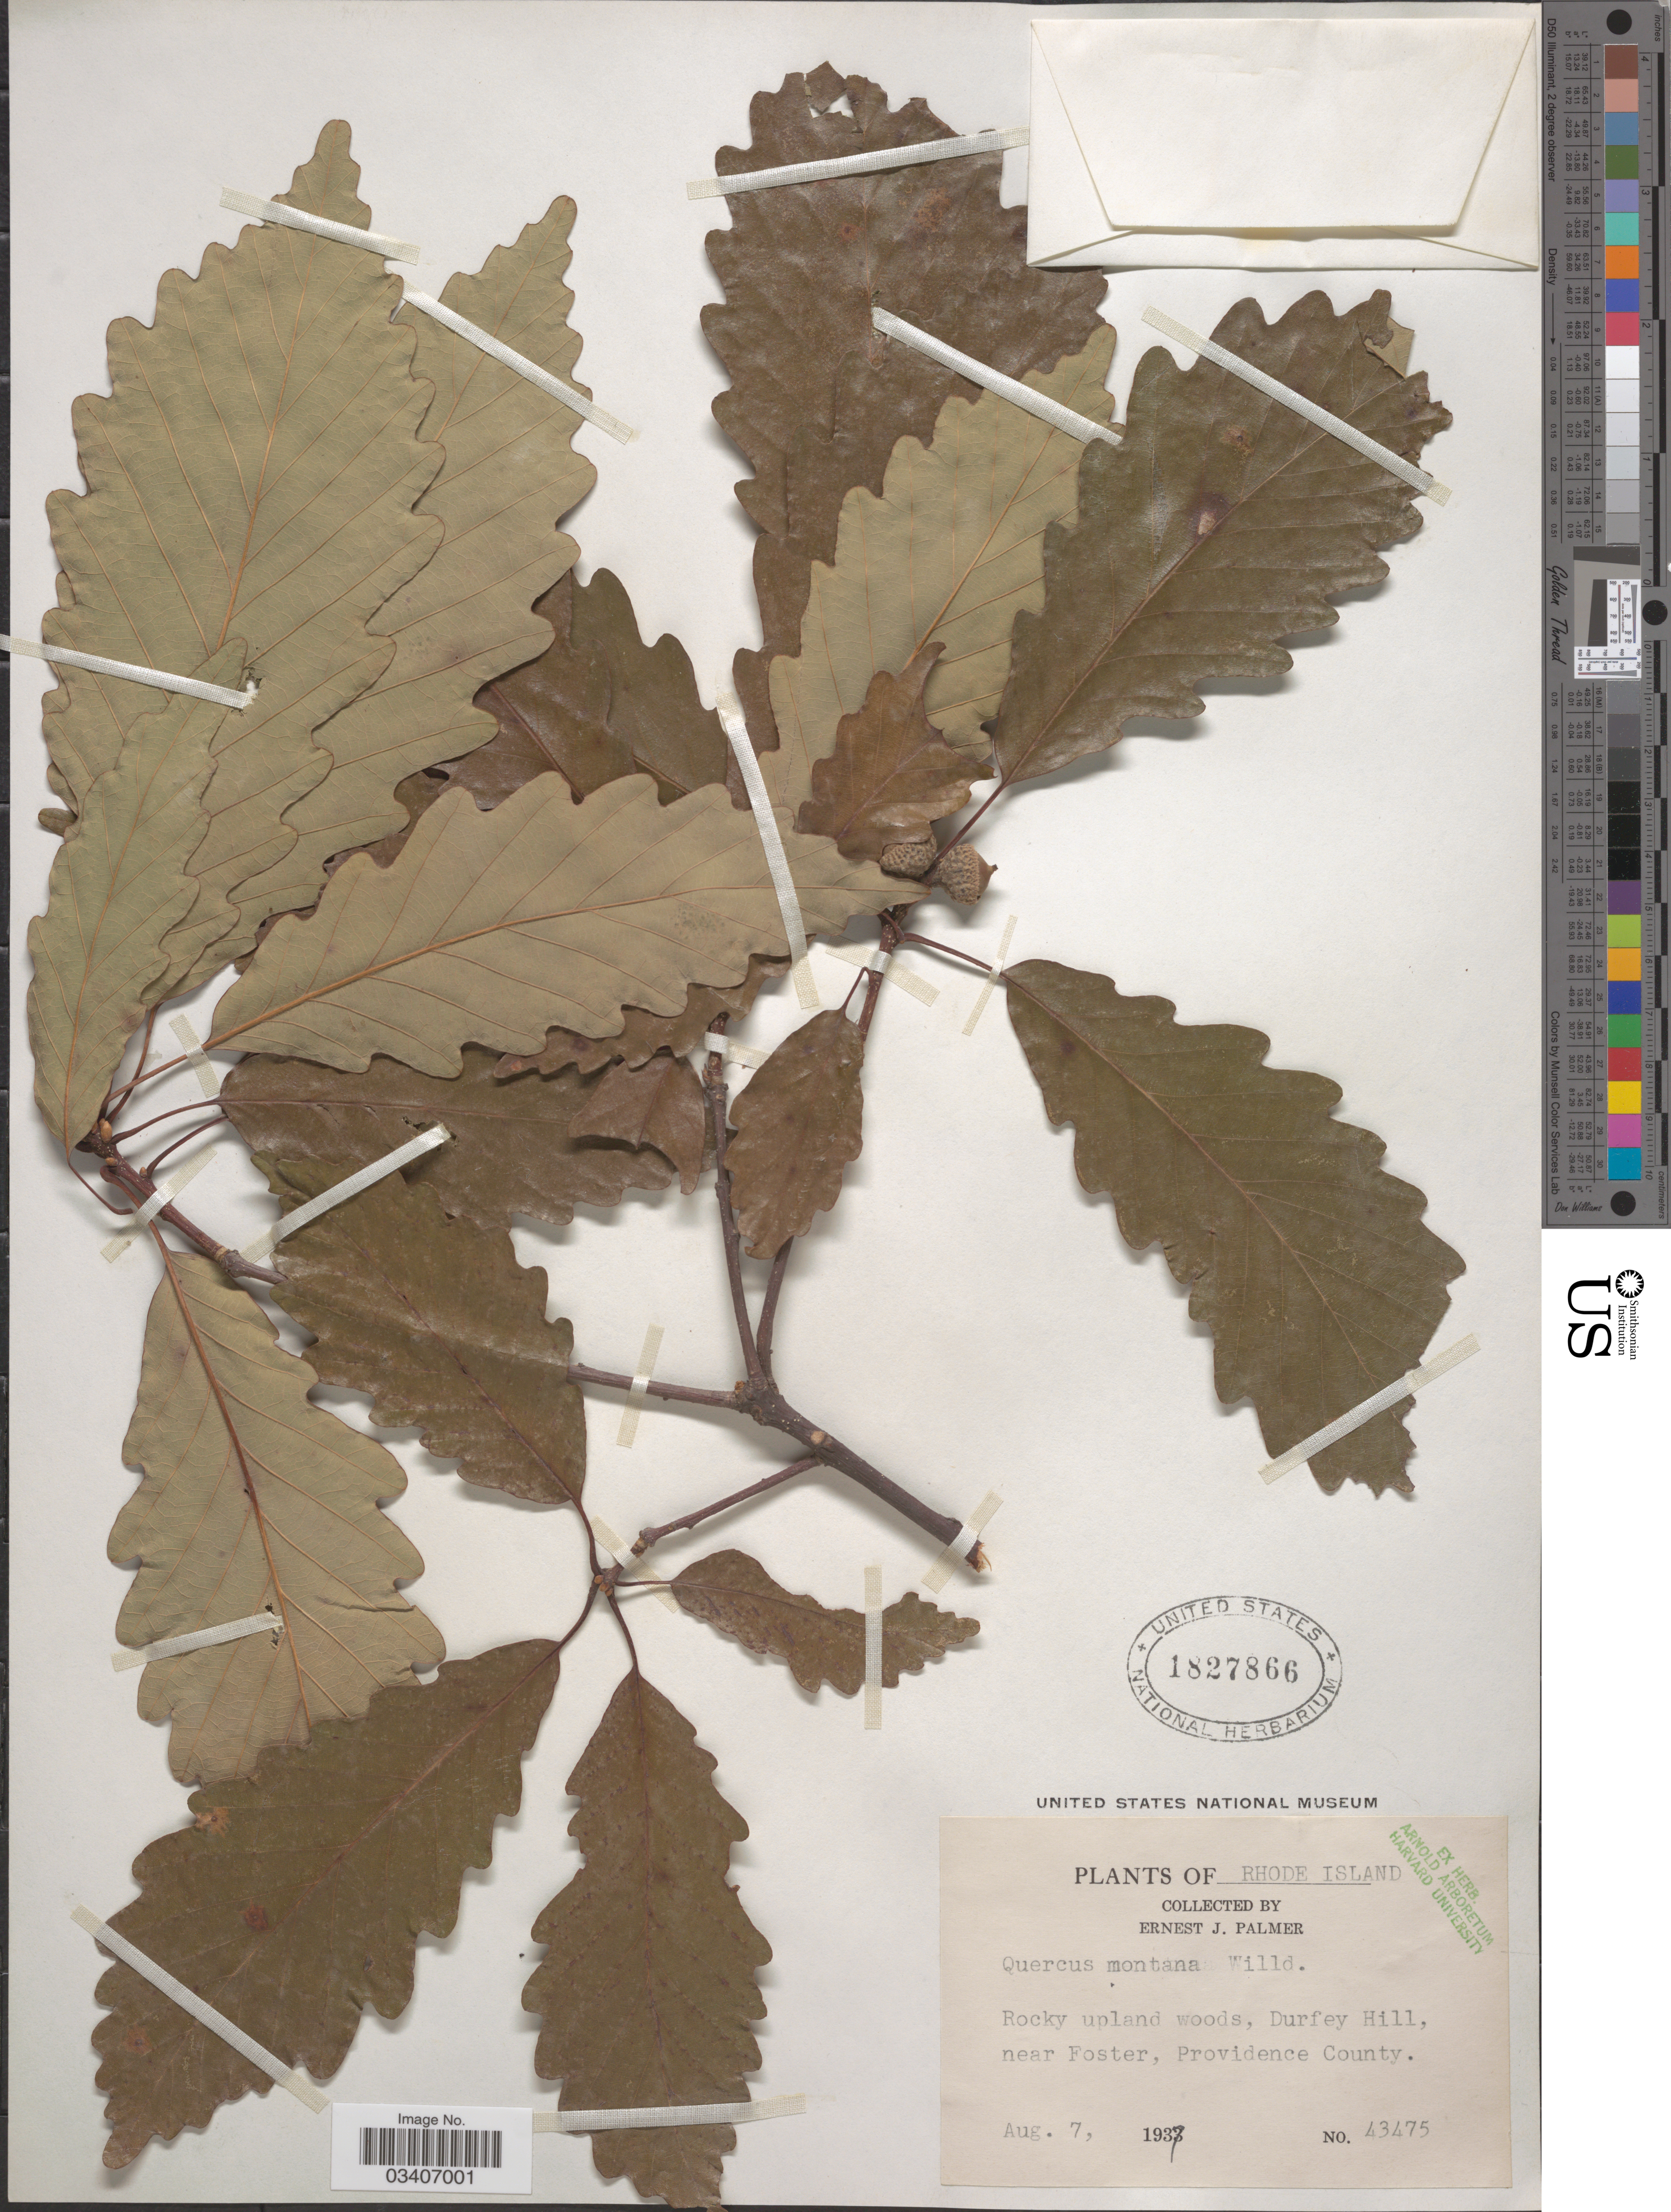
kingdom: Plantae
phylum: Tracheophyta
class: Magnoliopsida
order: Fagales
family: Fagaceae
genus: Quercus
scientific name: Quercus montana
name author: Willd.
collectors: E. J. Palmer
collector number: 43475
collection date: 1937-08-07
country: United States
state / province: Rhode Island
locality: Durfey Hill, near Foster, Providence County.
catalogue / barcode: US 1827866